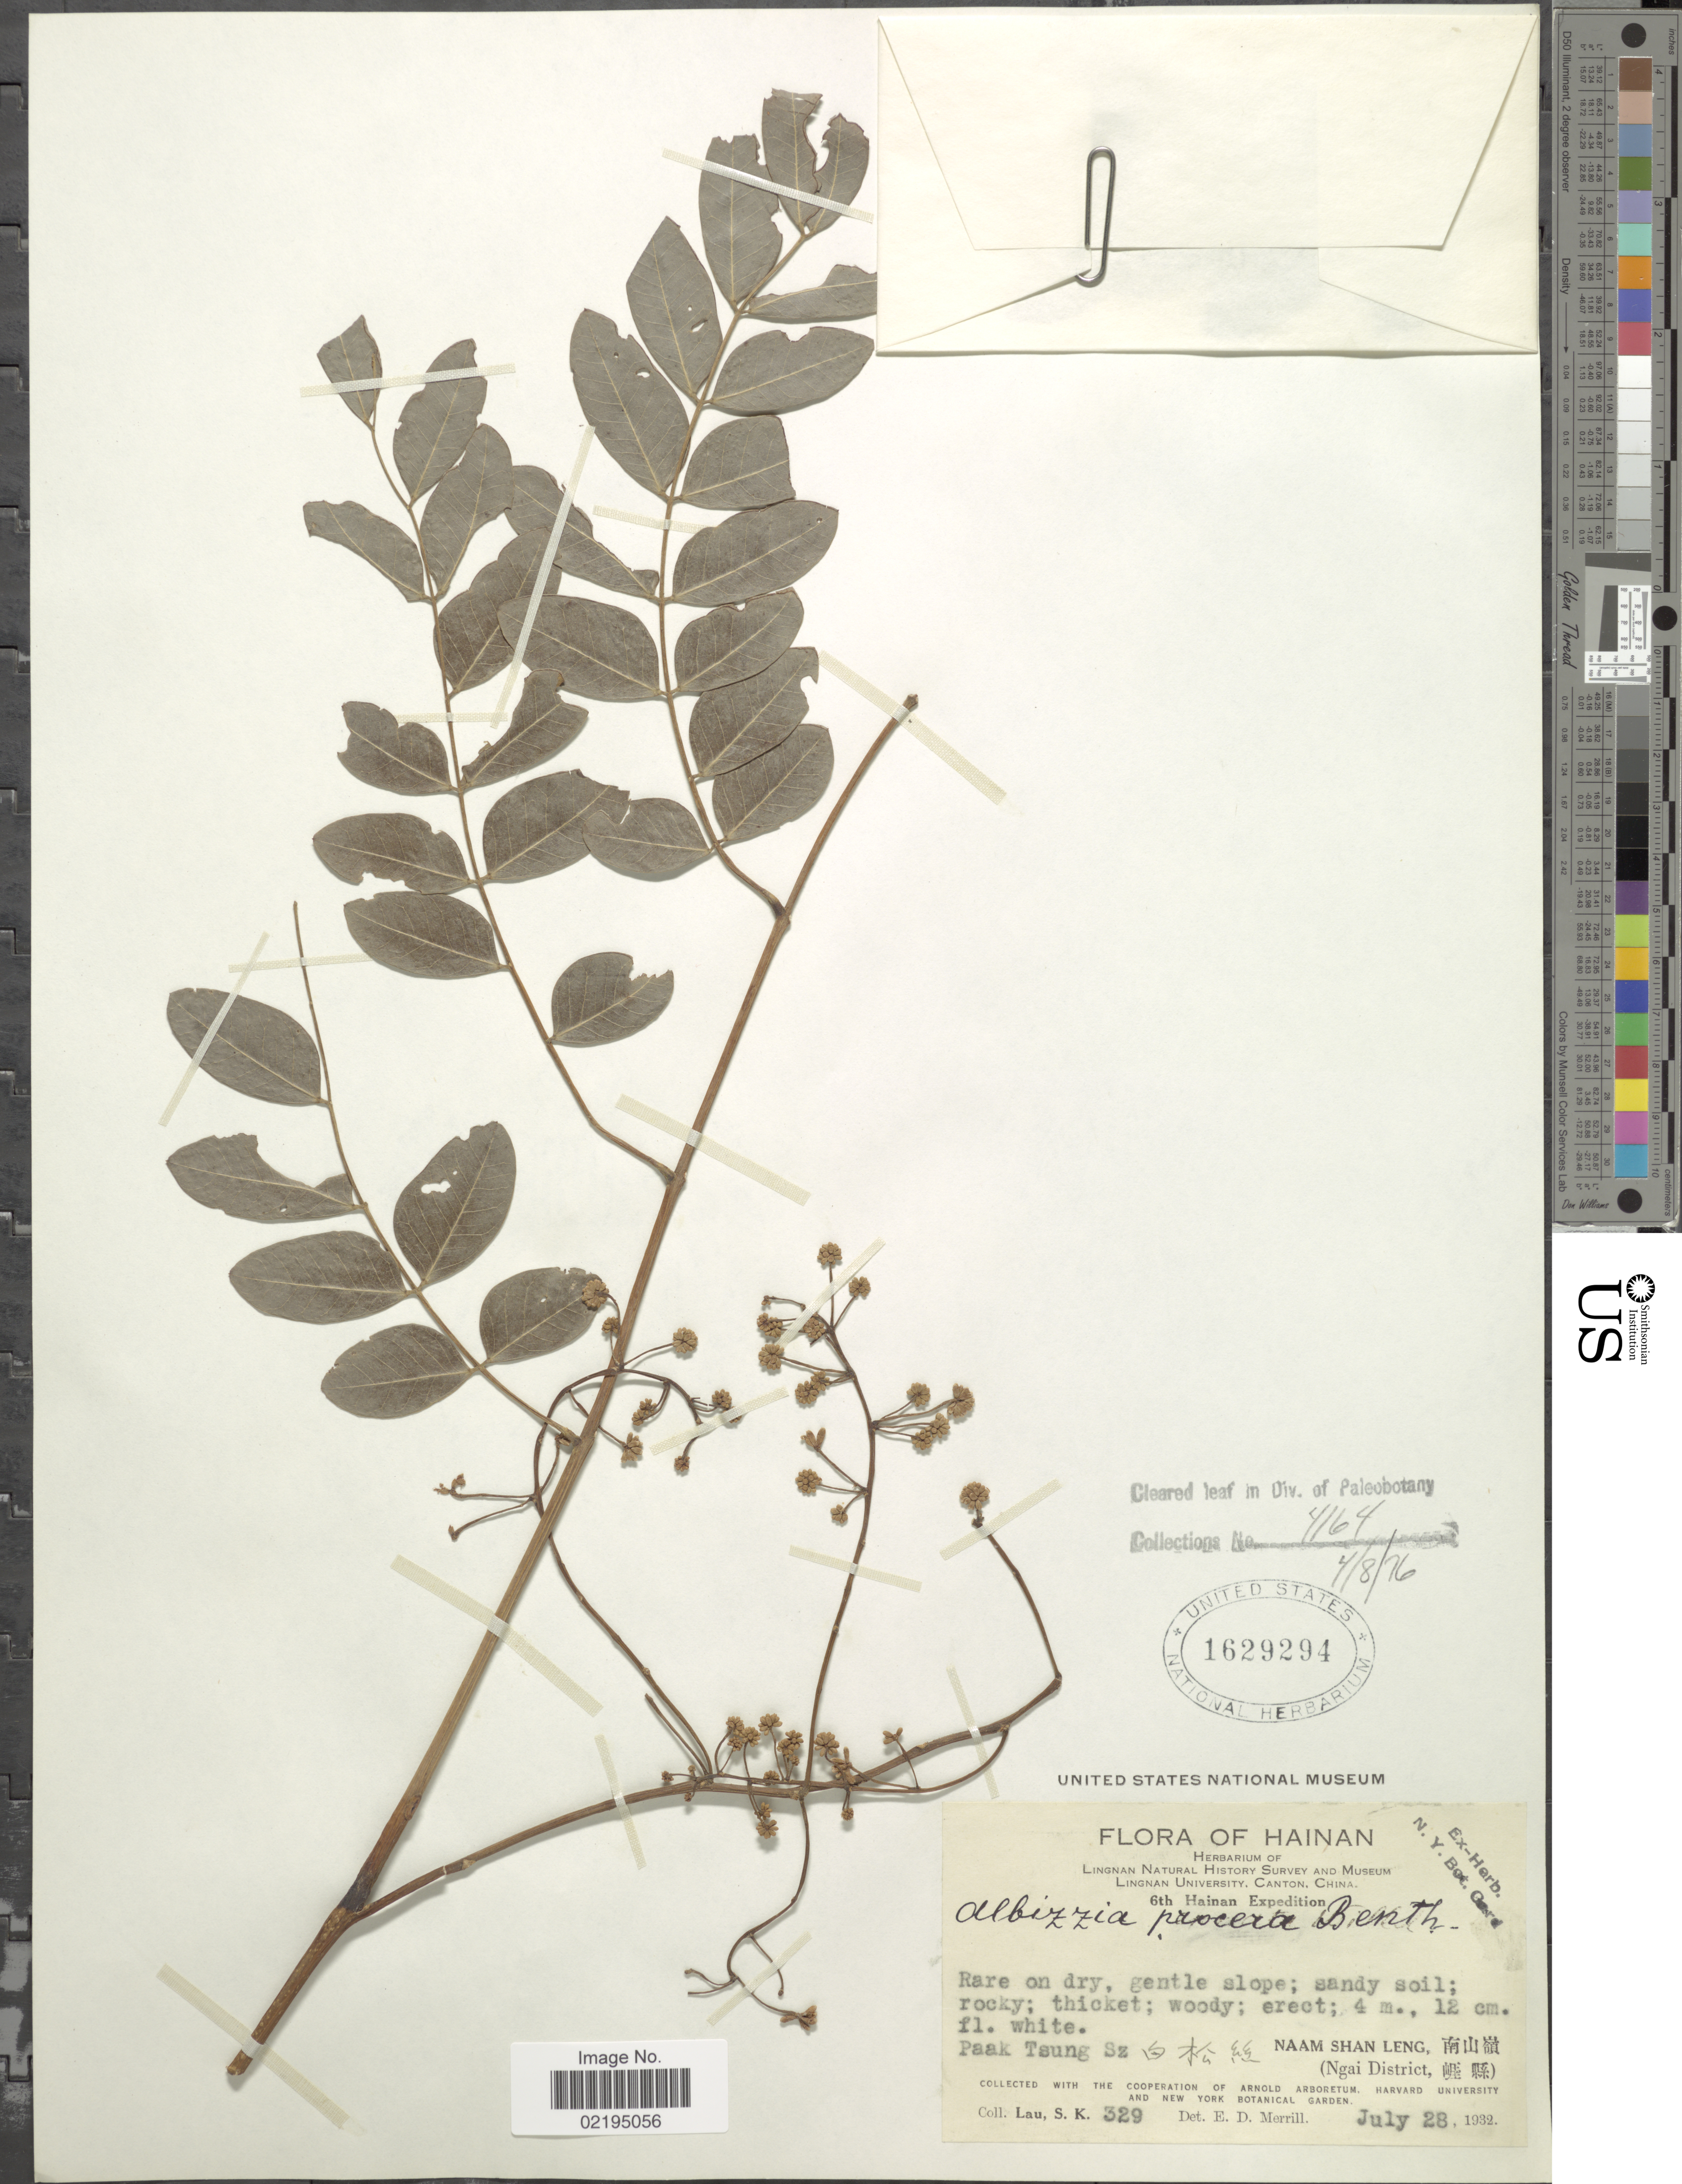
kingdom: Plantae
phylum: Tracheophyta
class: Magnoliopsida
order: Fabales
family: Fabaceae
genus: Albizia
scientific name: Albizia procera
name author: (Roxb.) Benth.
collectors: S. K. Lau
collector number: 329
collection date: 1932-07-28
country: China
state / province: Hainan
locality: Paak Tsung SzNaam Shan Leng (Ngai District).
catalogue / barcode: US 1629294